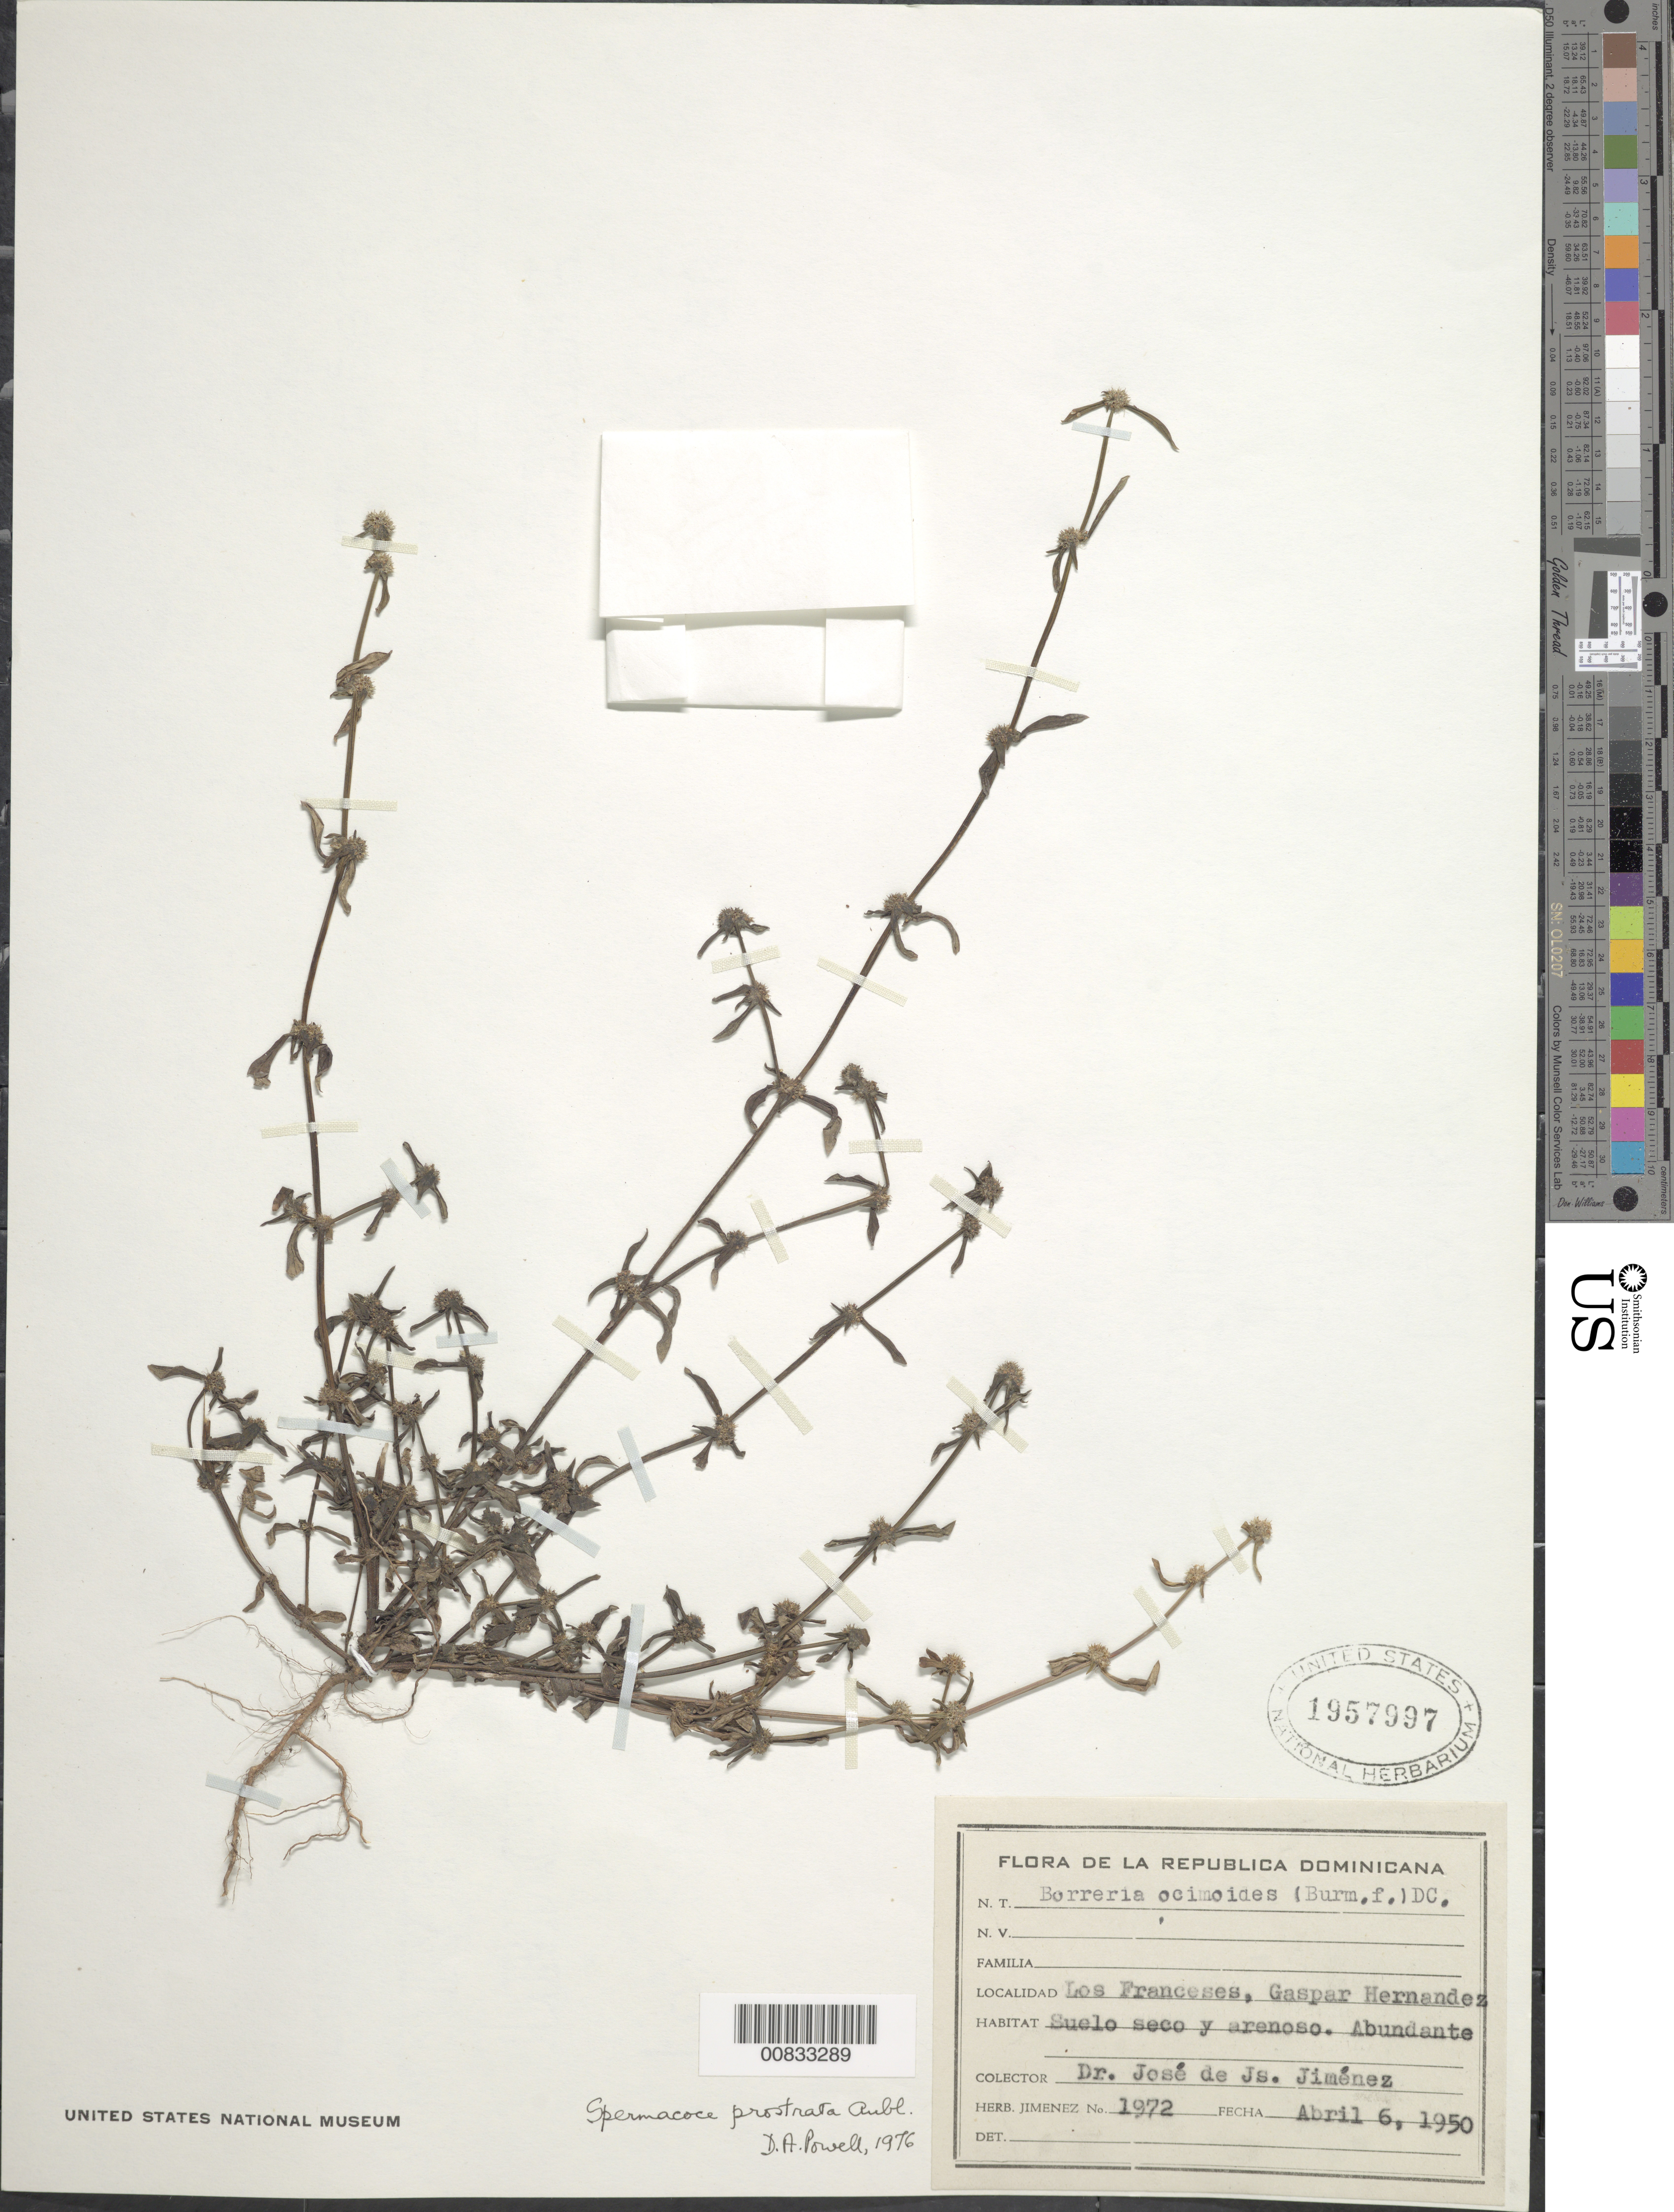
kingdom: Plantae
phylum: Tracheophyta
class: Magnoliopsida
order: Gentianales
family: Rubiaceae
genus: Spermacoce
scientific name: Spermacoce prostrata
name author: Aubl.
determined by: Powell, D. A.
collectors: J. J. Jiménez Almonte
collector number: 1972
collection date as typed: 06 Apr 1950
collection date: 1950-04-06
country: Dominican Republic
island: Hispaniola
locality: Los Franceses, Gaspar Hernandez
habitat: Suelo seco y arenoso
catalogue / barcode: US 1957997